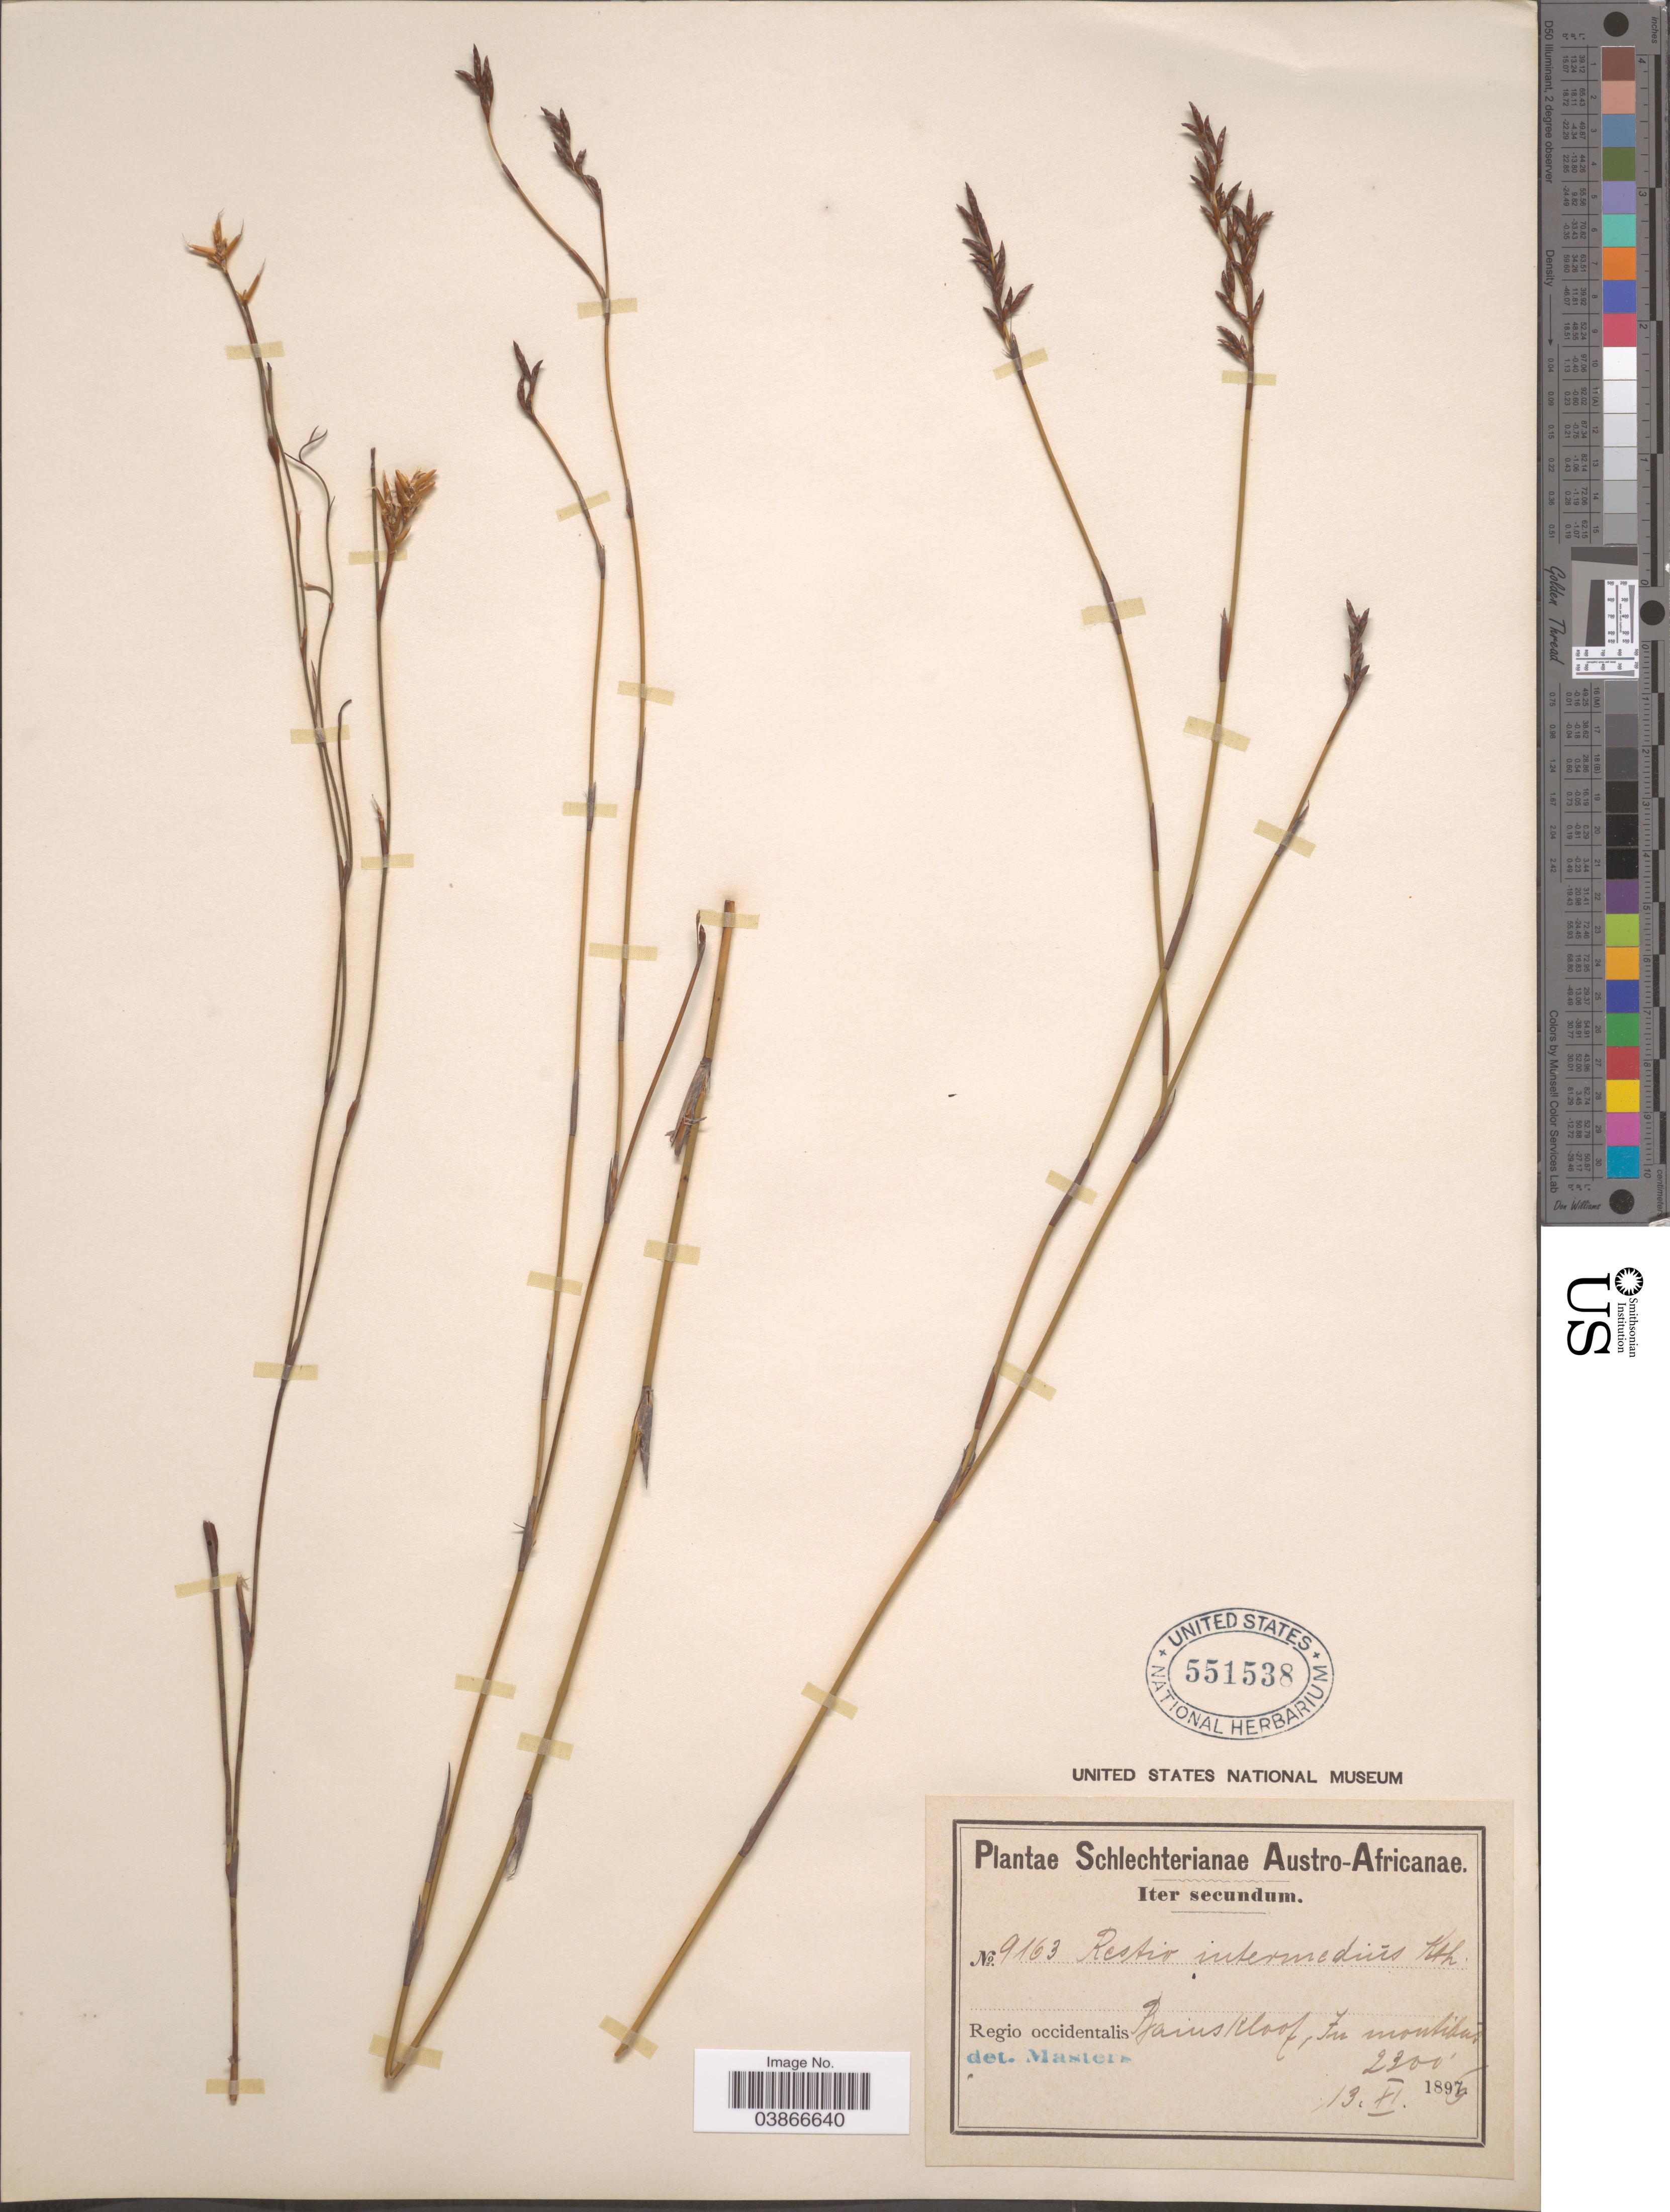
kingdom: Plantae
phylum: Tracheophyta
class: Liliopsida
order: Poales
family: Restionaceae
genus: Restio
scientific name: Restio intermedius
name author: Steud.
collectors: Schlechter, --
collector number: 9163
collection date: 1896-11-13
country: South Africa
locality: Austro-Africanae. Regio occidentalis Bains Kloof, In montibus.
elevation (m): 701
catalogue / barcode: US 551538